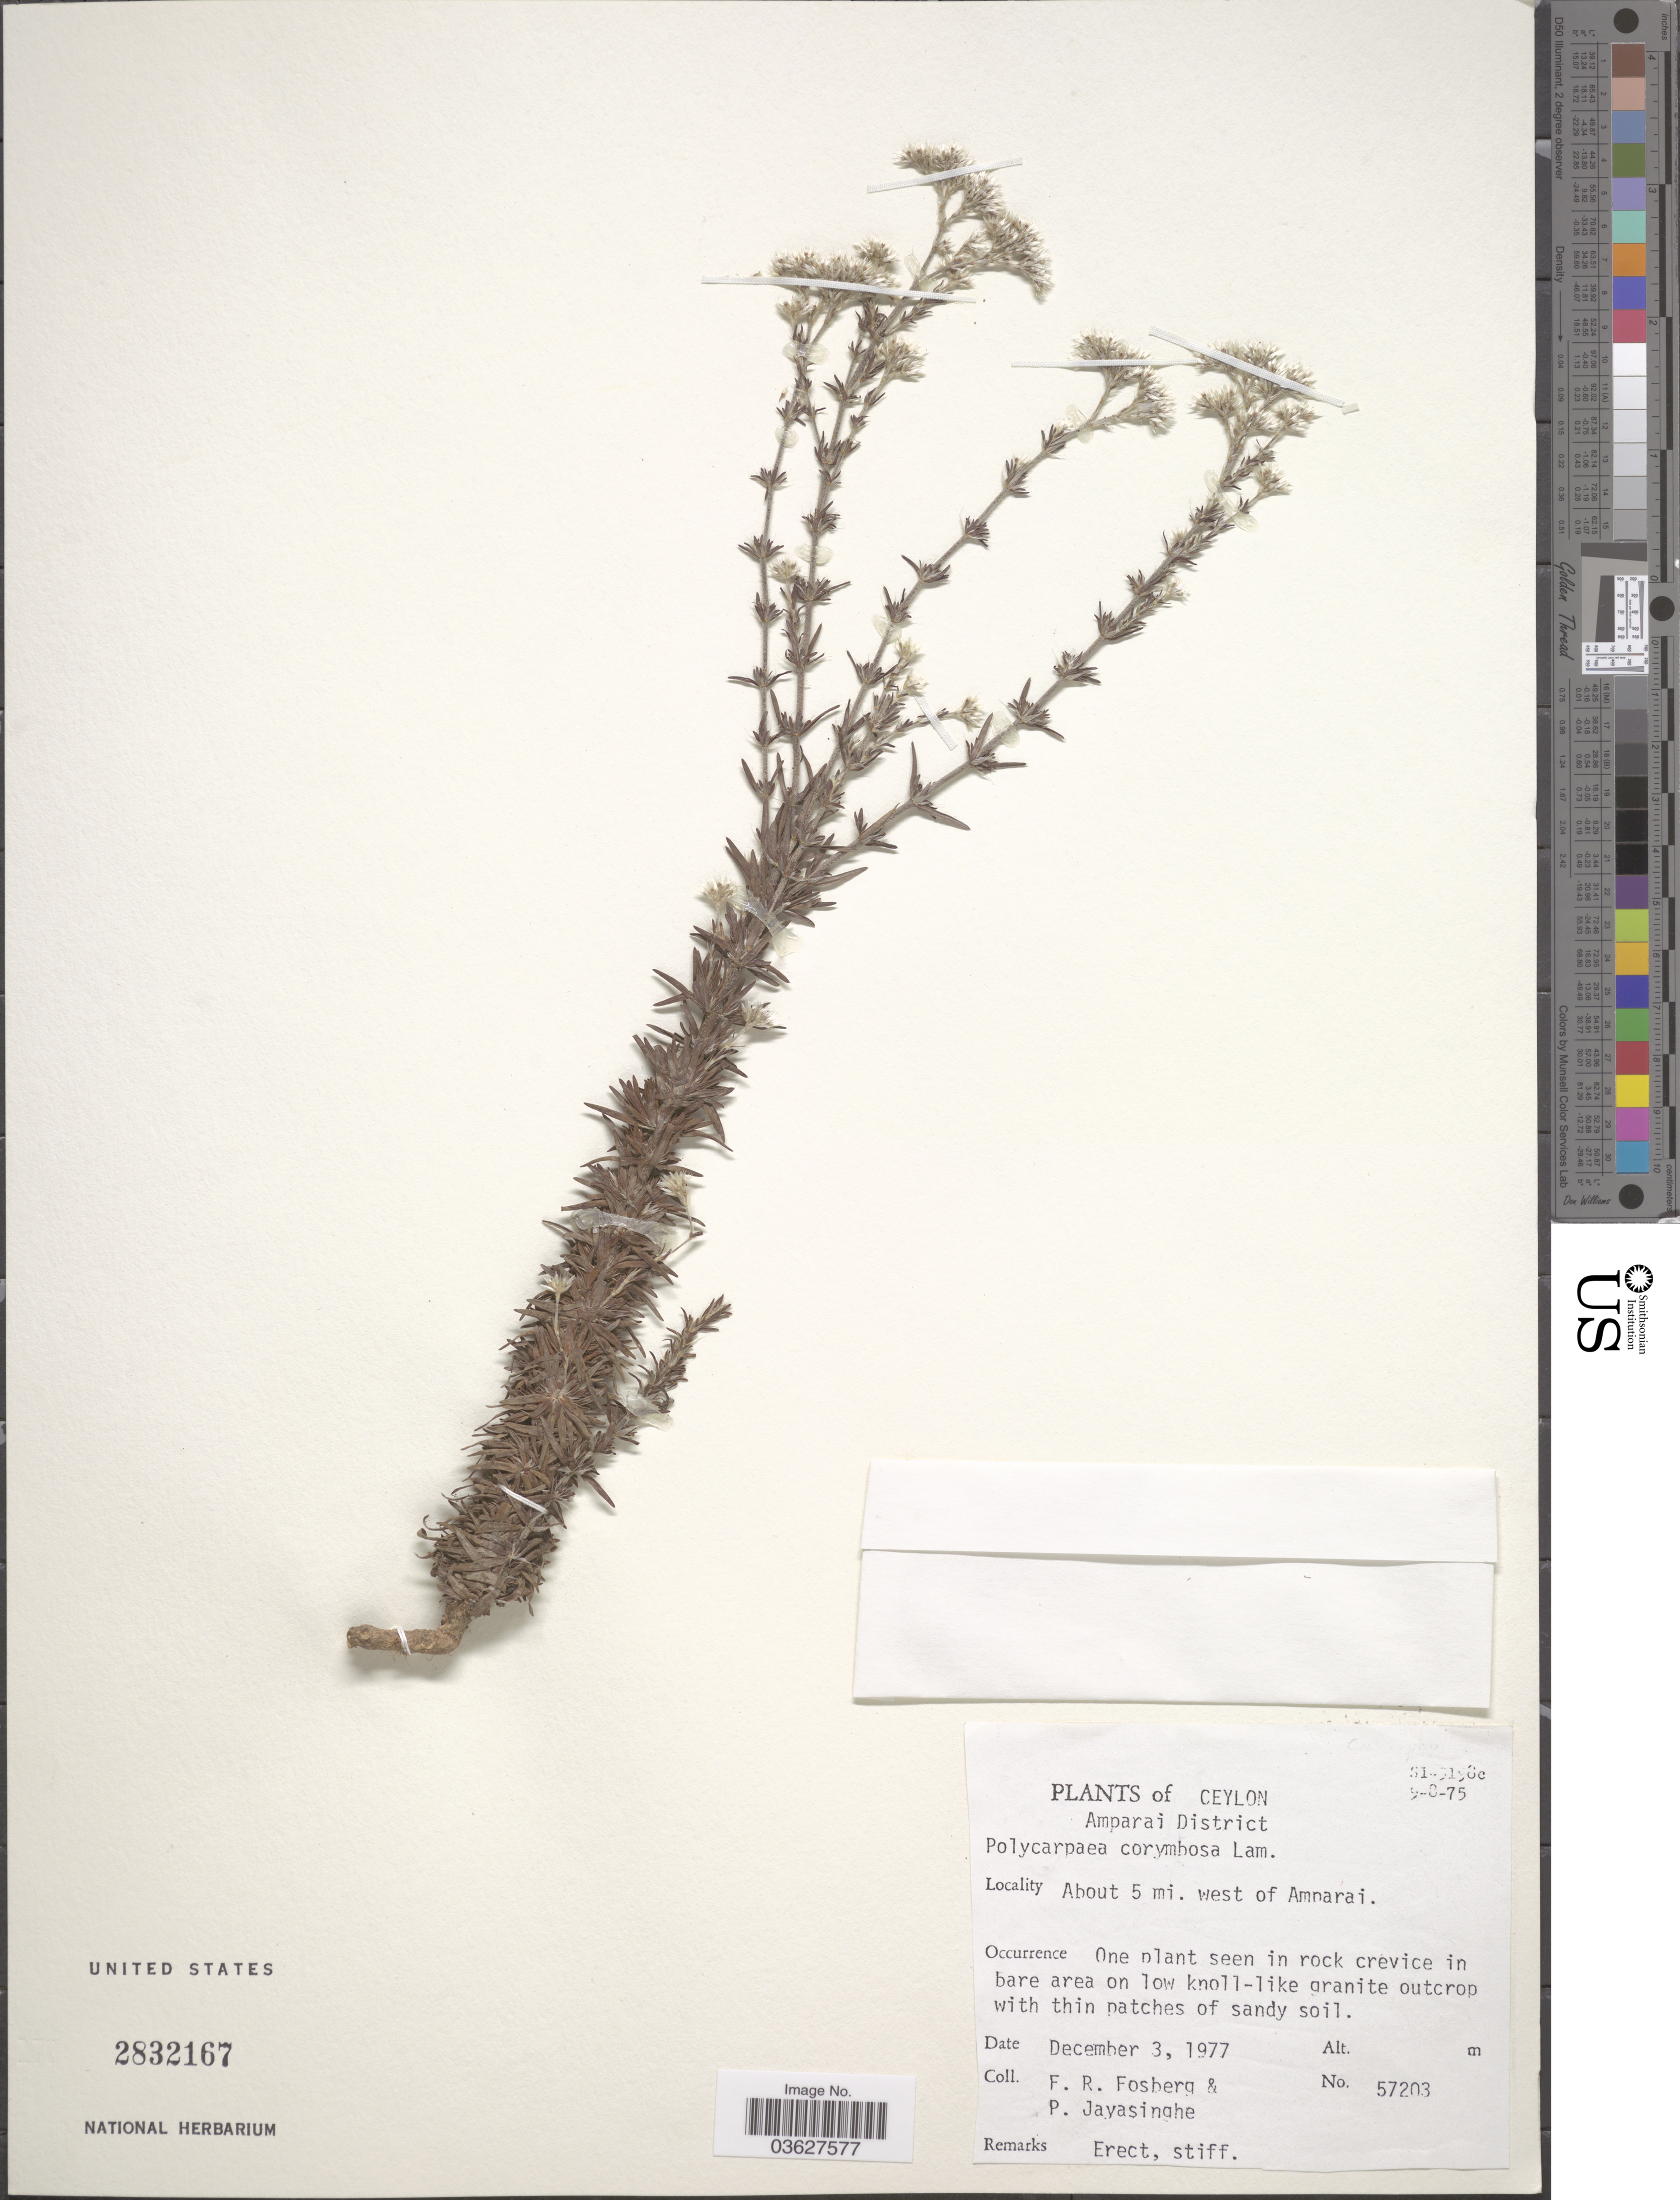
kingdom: Plantae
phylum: Tracheophyta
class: Magnoliopsida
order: Caryophyllales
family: Caryophyllaceae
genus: Polycarpaea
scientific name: Polycarpaea corymbosa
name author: (L.) Lam.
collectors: F. R. Fosberg & P. Jayasinghe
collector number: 57203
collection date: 1977-12-03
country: Sri Lanka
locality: Ceylon, Amparai District. About 5 mi. west of Amparai.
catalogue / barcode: US 2832167